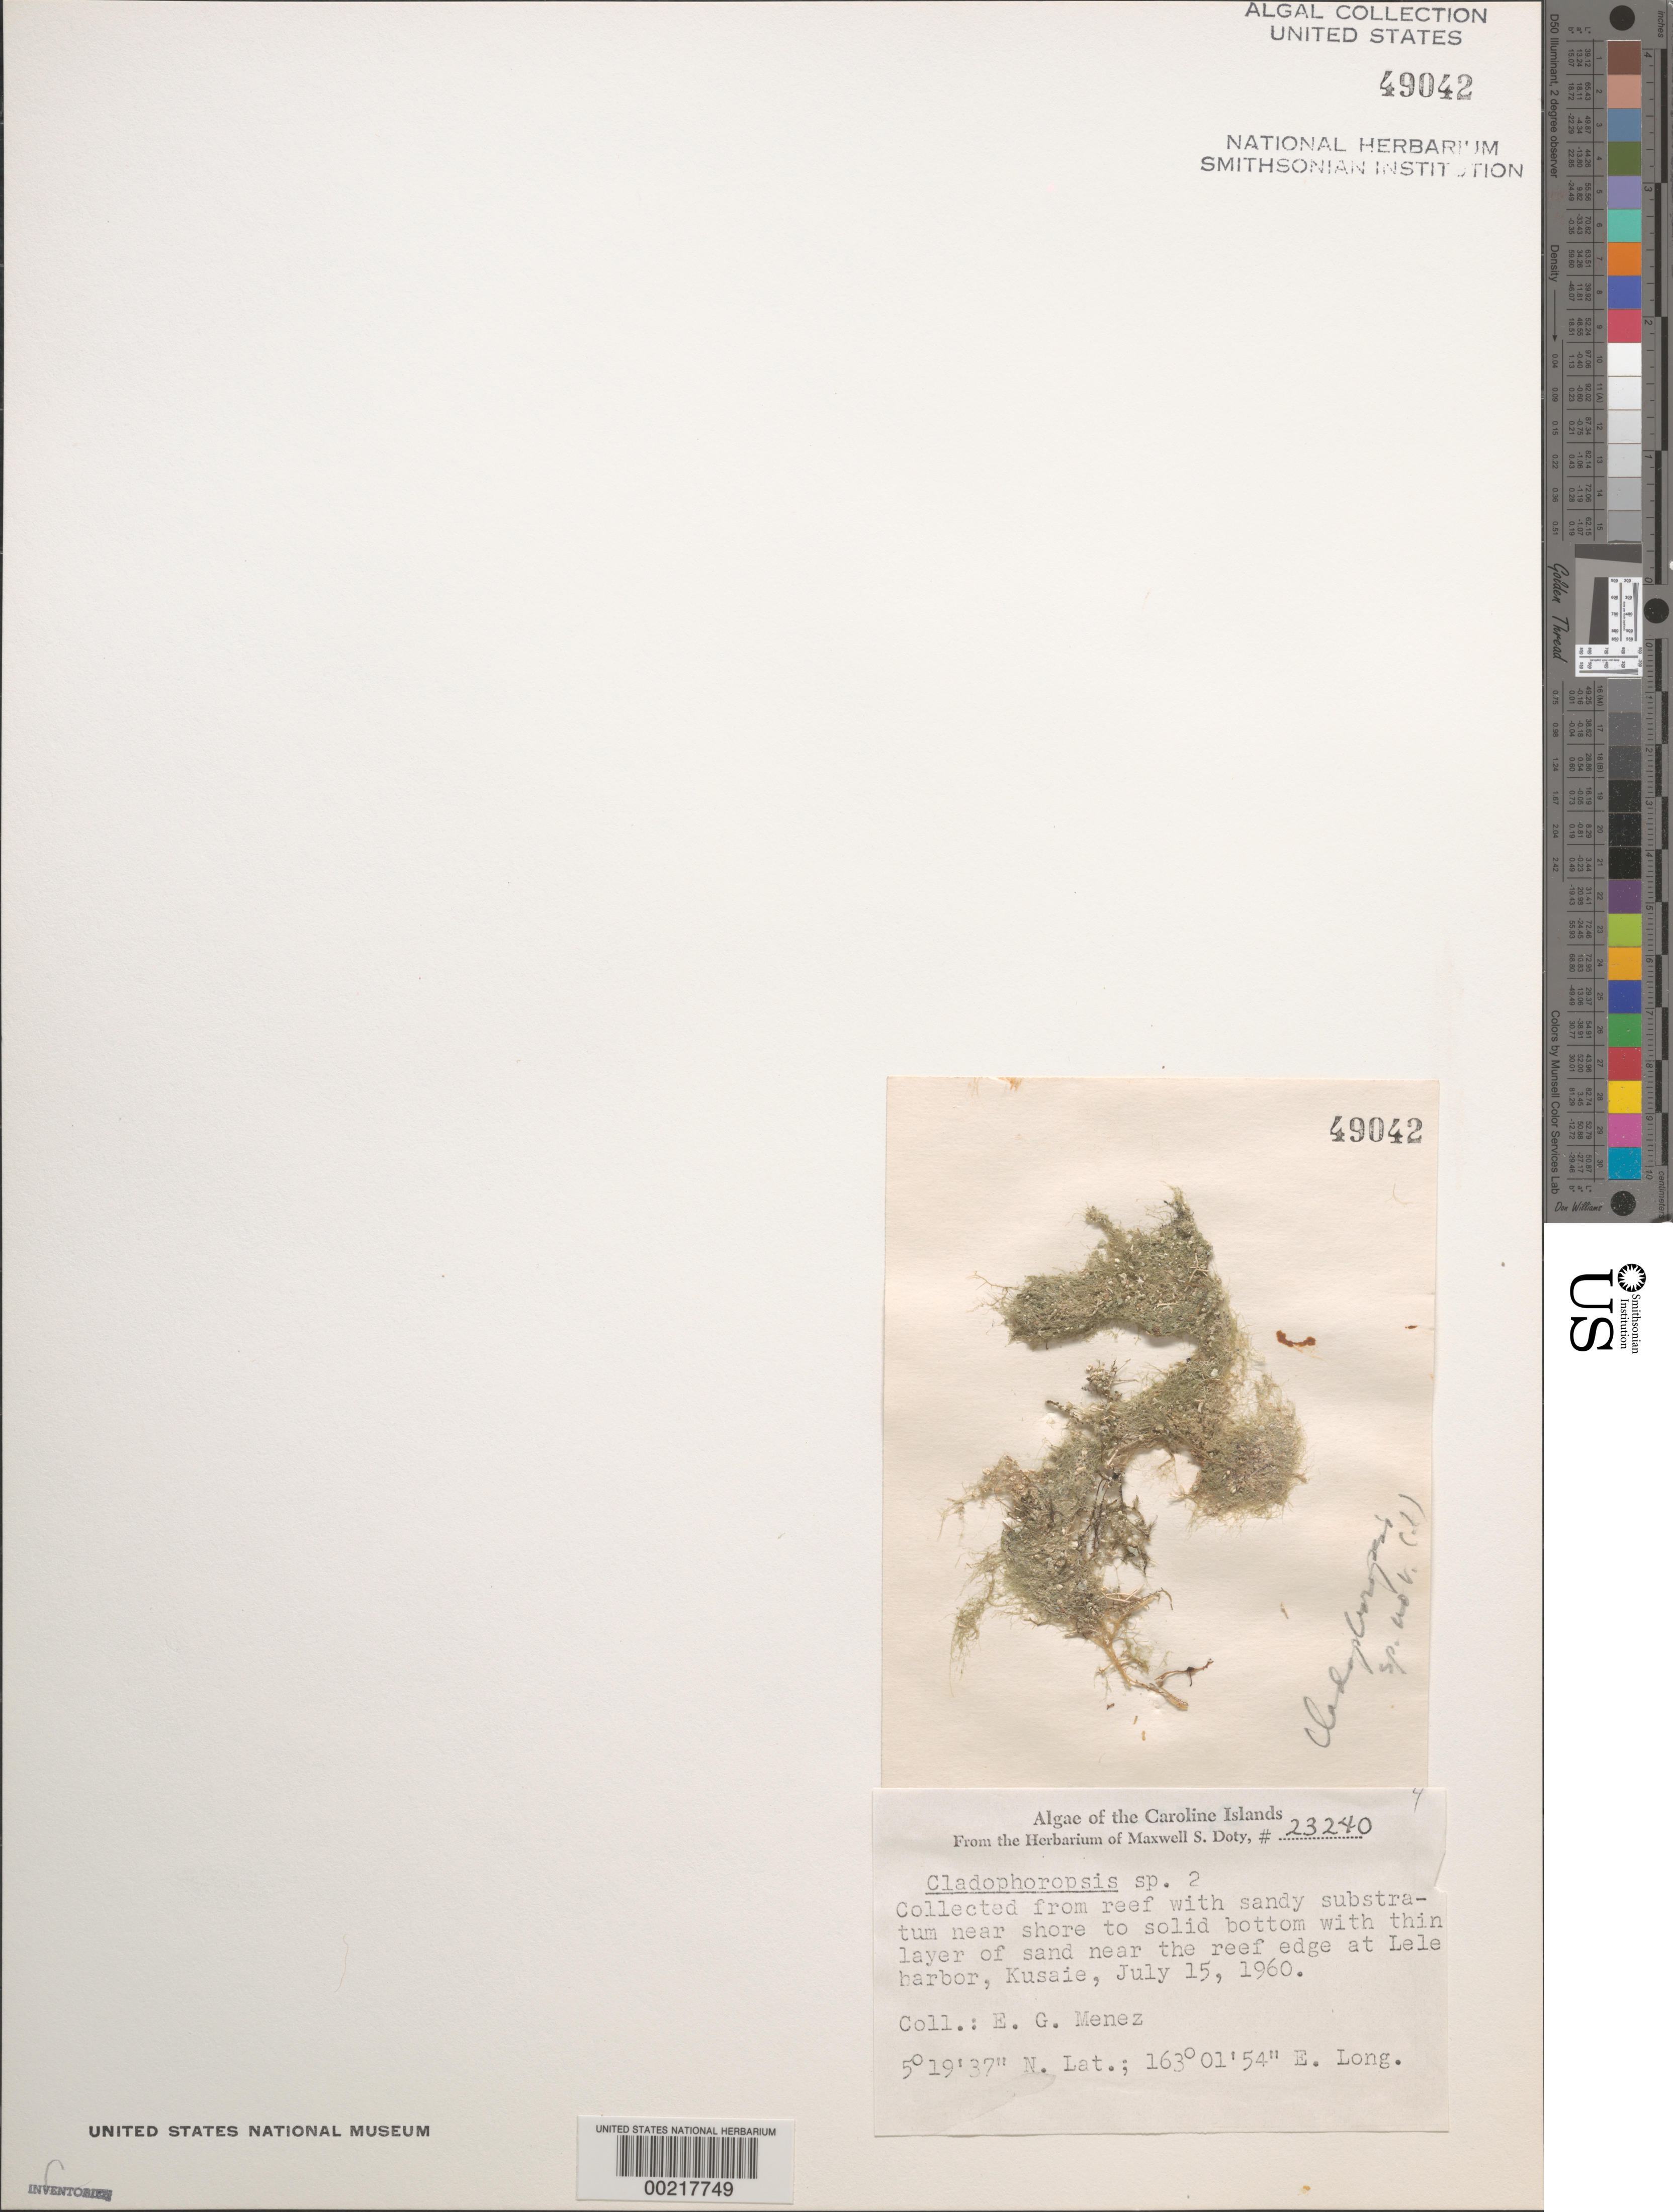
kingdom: Plantae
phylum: Chlorophyta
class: Ulvophyceae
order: Siphonocladales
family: Boodleaceae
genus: Cladophoropsis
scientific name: Cladophoropsis sp.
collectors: Meñez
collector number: MSD 23240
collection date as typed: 15 Jul 1960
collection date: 1960-07-15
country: Micronesia, Federated States of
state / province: Kosrae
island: Kosrae [Kusaie]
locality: Lele Harbor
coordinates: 5 19' 37" N, 163 01' 54" E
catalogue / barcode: US 49042